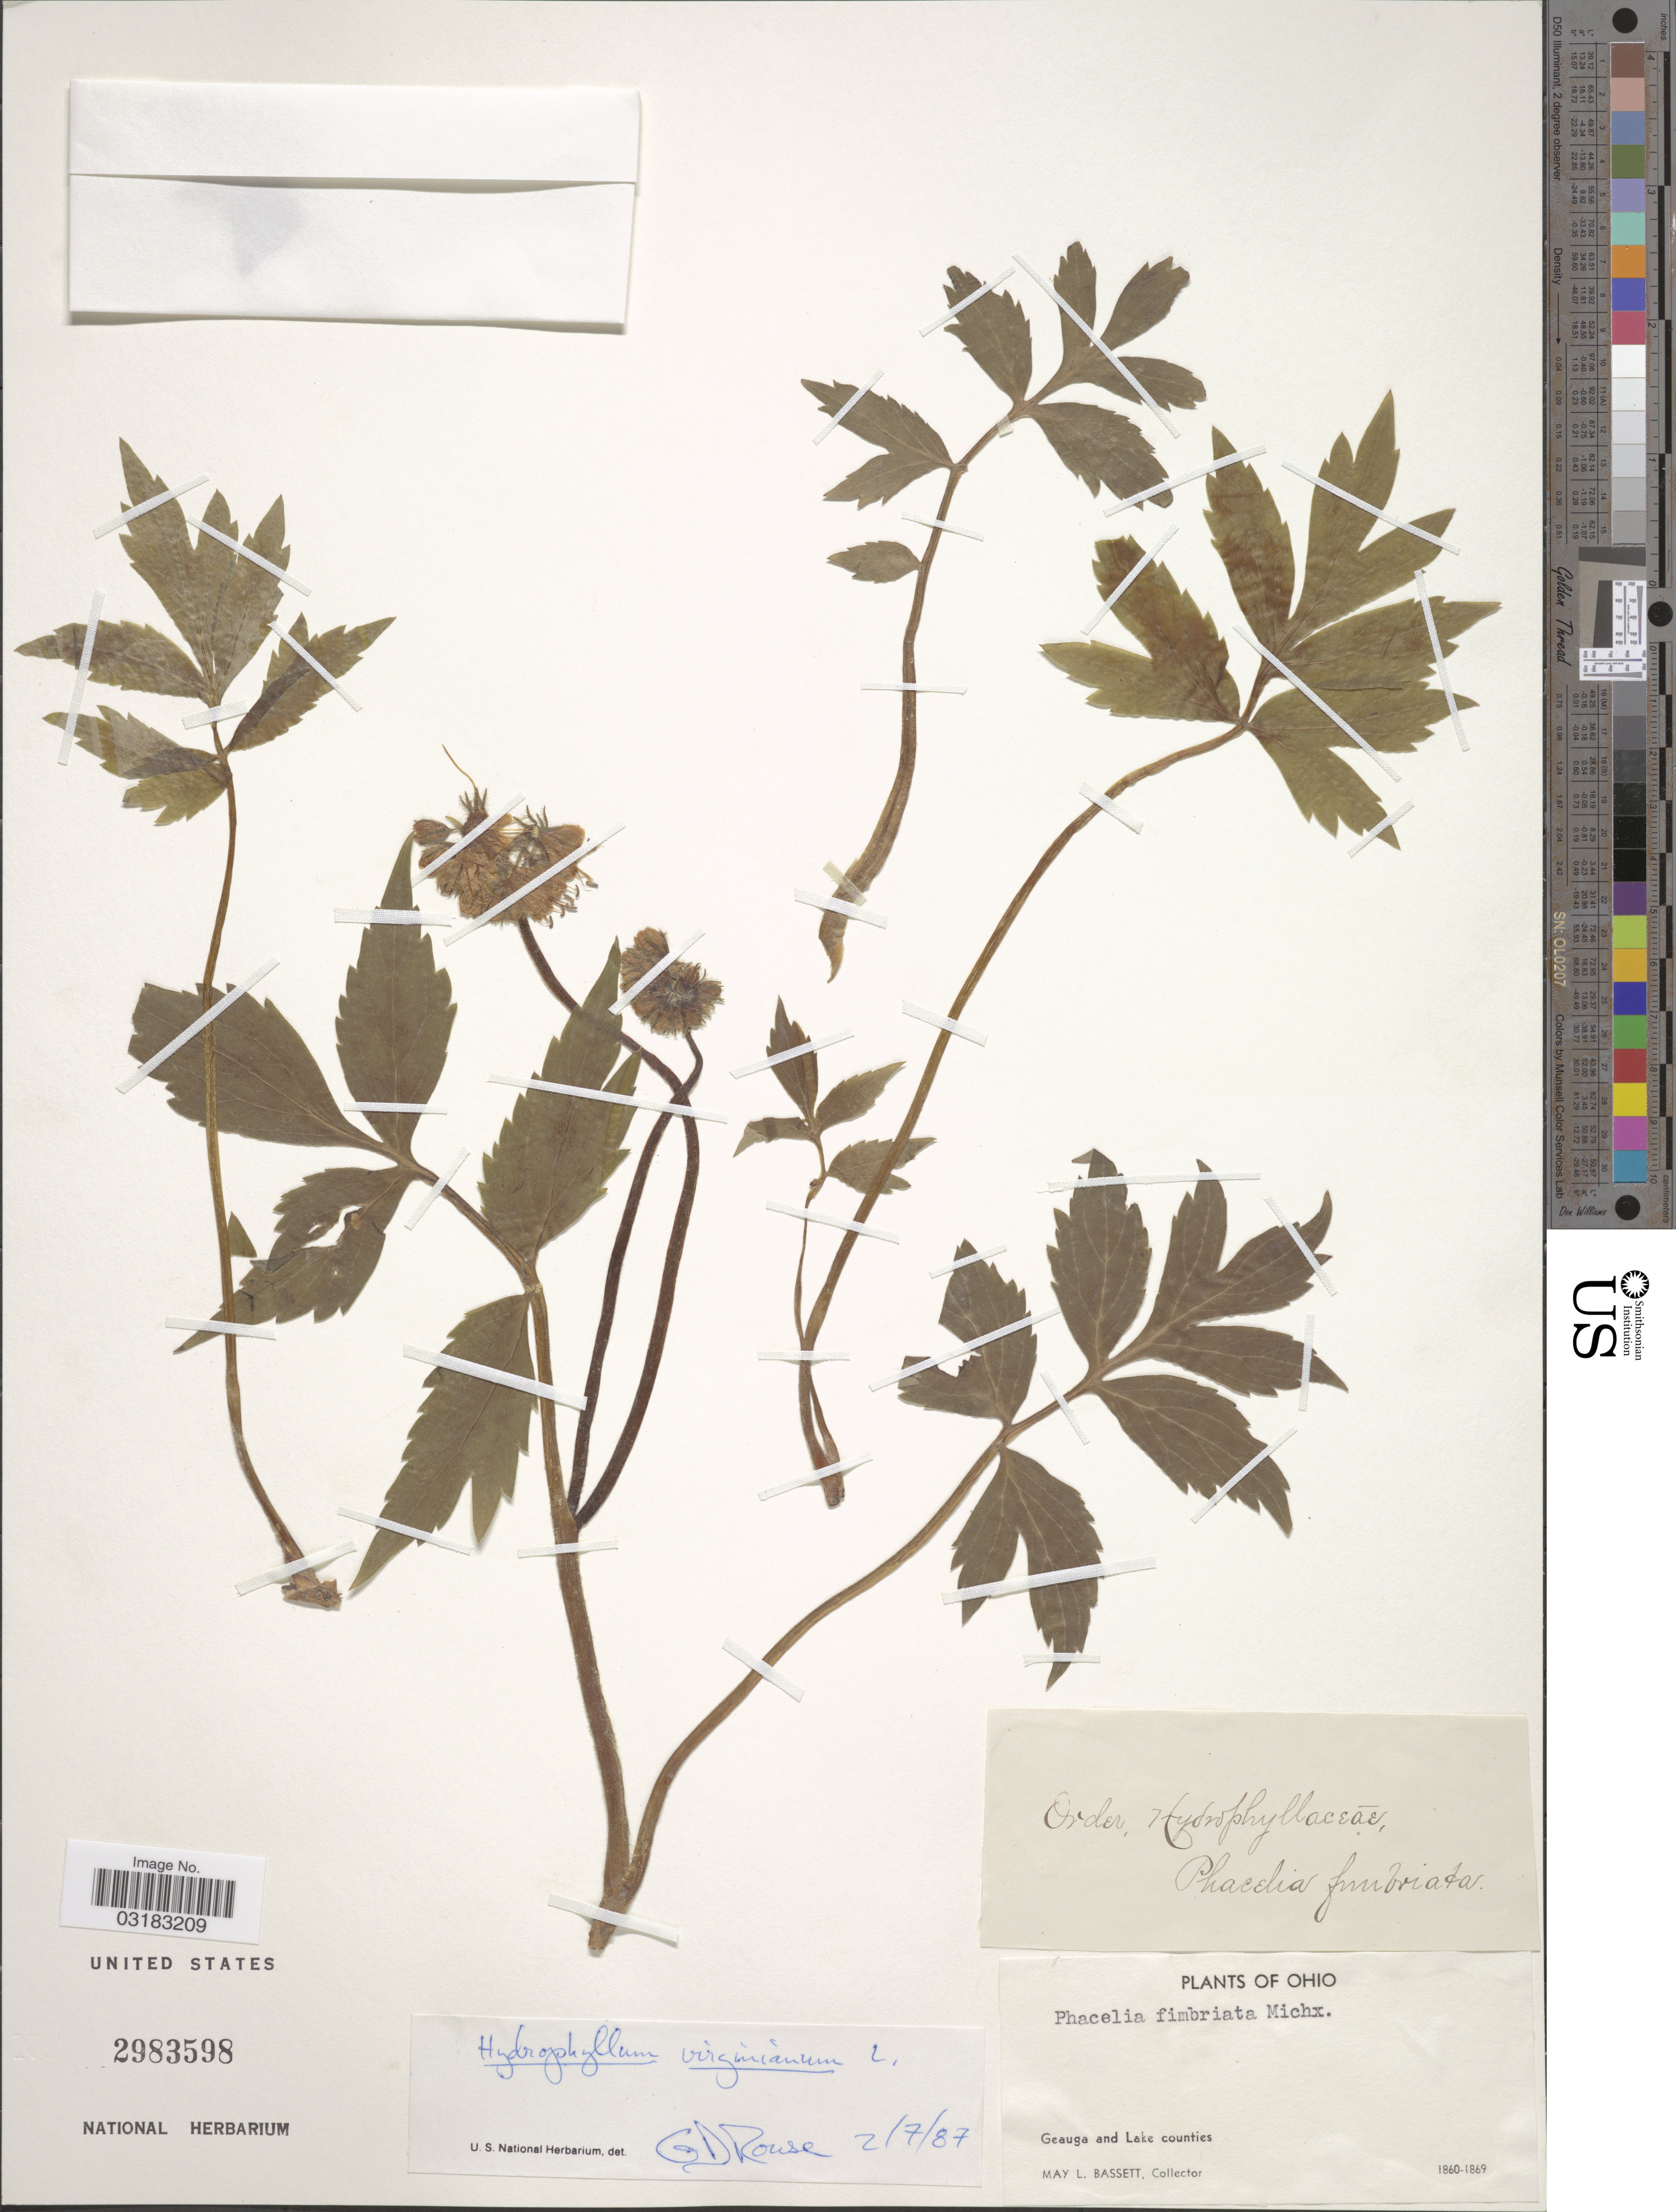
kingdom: Plantae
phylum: Tracheophyta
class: Magnoliopsida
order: Boraginales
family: Hydrophyllaceae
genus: Hydrophyllum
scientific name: Hydrophyllum virginianum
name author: L.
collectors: M. L. Bassett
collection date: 1860/1869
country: United States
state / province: Ohio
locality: Geauga and Lake counties.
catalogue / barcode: US 2983598